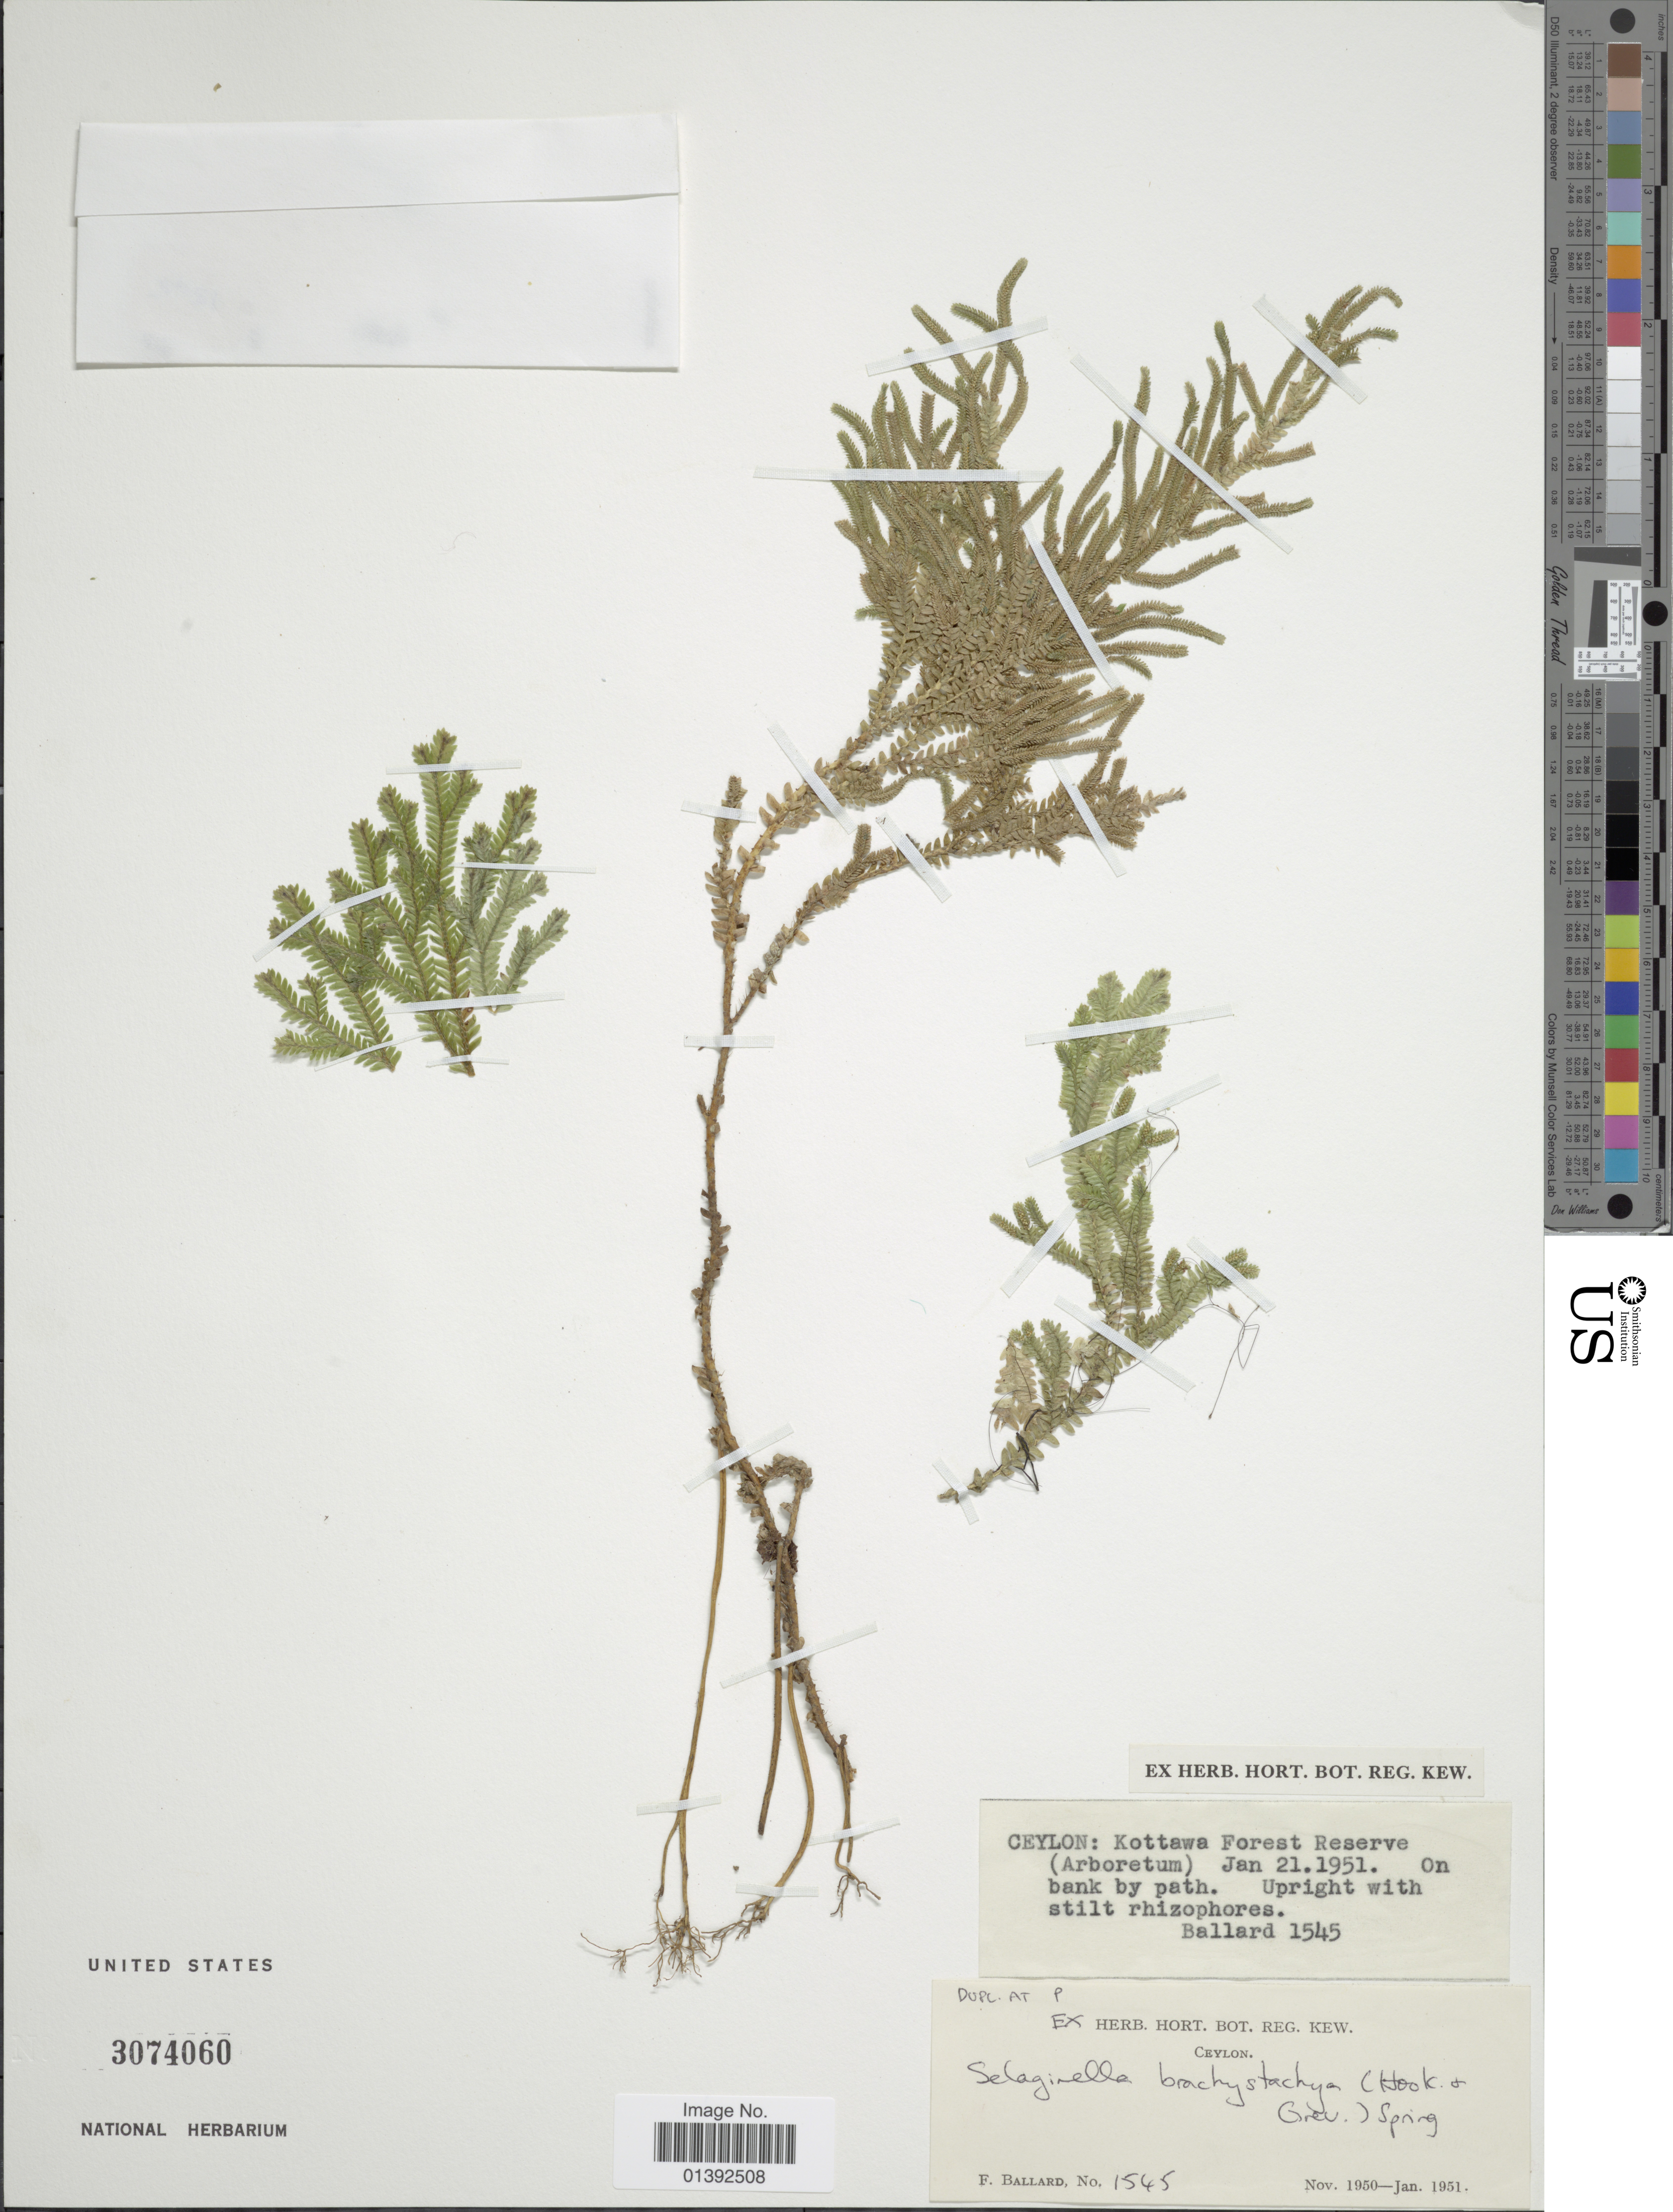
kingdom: Plantae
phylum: Tracheophyta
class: Lycopodiopsida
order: Selaginellales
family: Selaginellaceae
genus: Selaginella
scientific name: Selaginella brachystachya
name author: (Hook. & Grev.) Spring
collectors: F. Ballard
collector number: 1545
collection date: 1951-01-21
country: Sri Lanka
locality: Ceylon: Kottawa Forest Reserve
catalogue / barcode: US 3074060